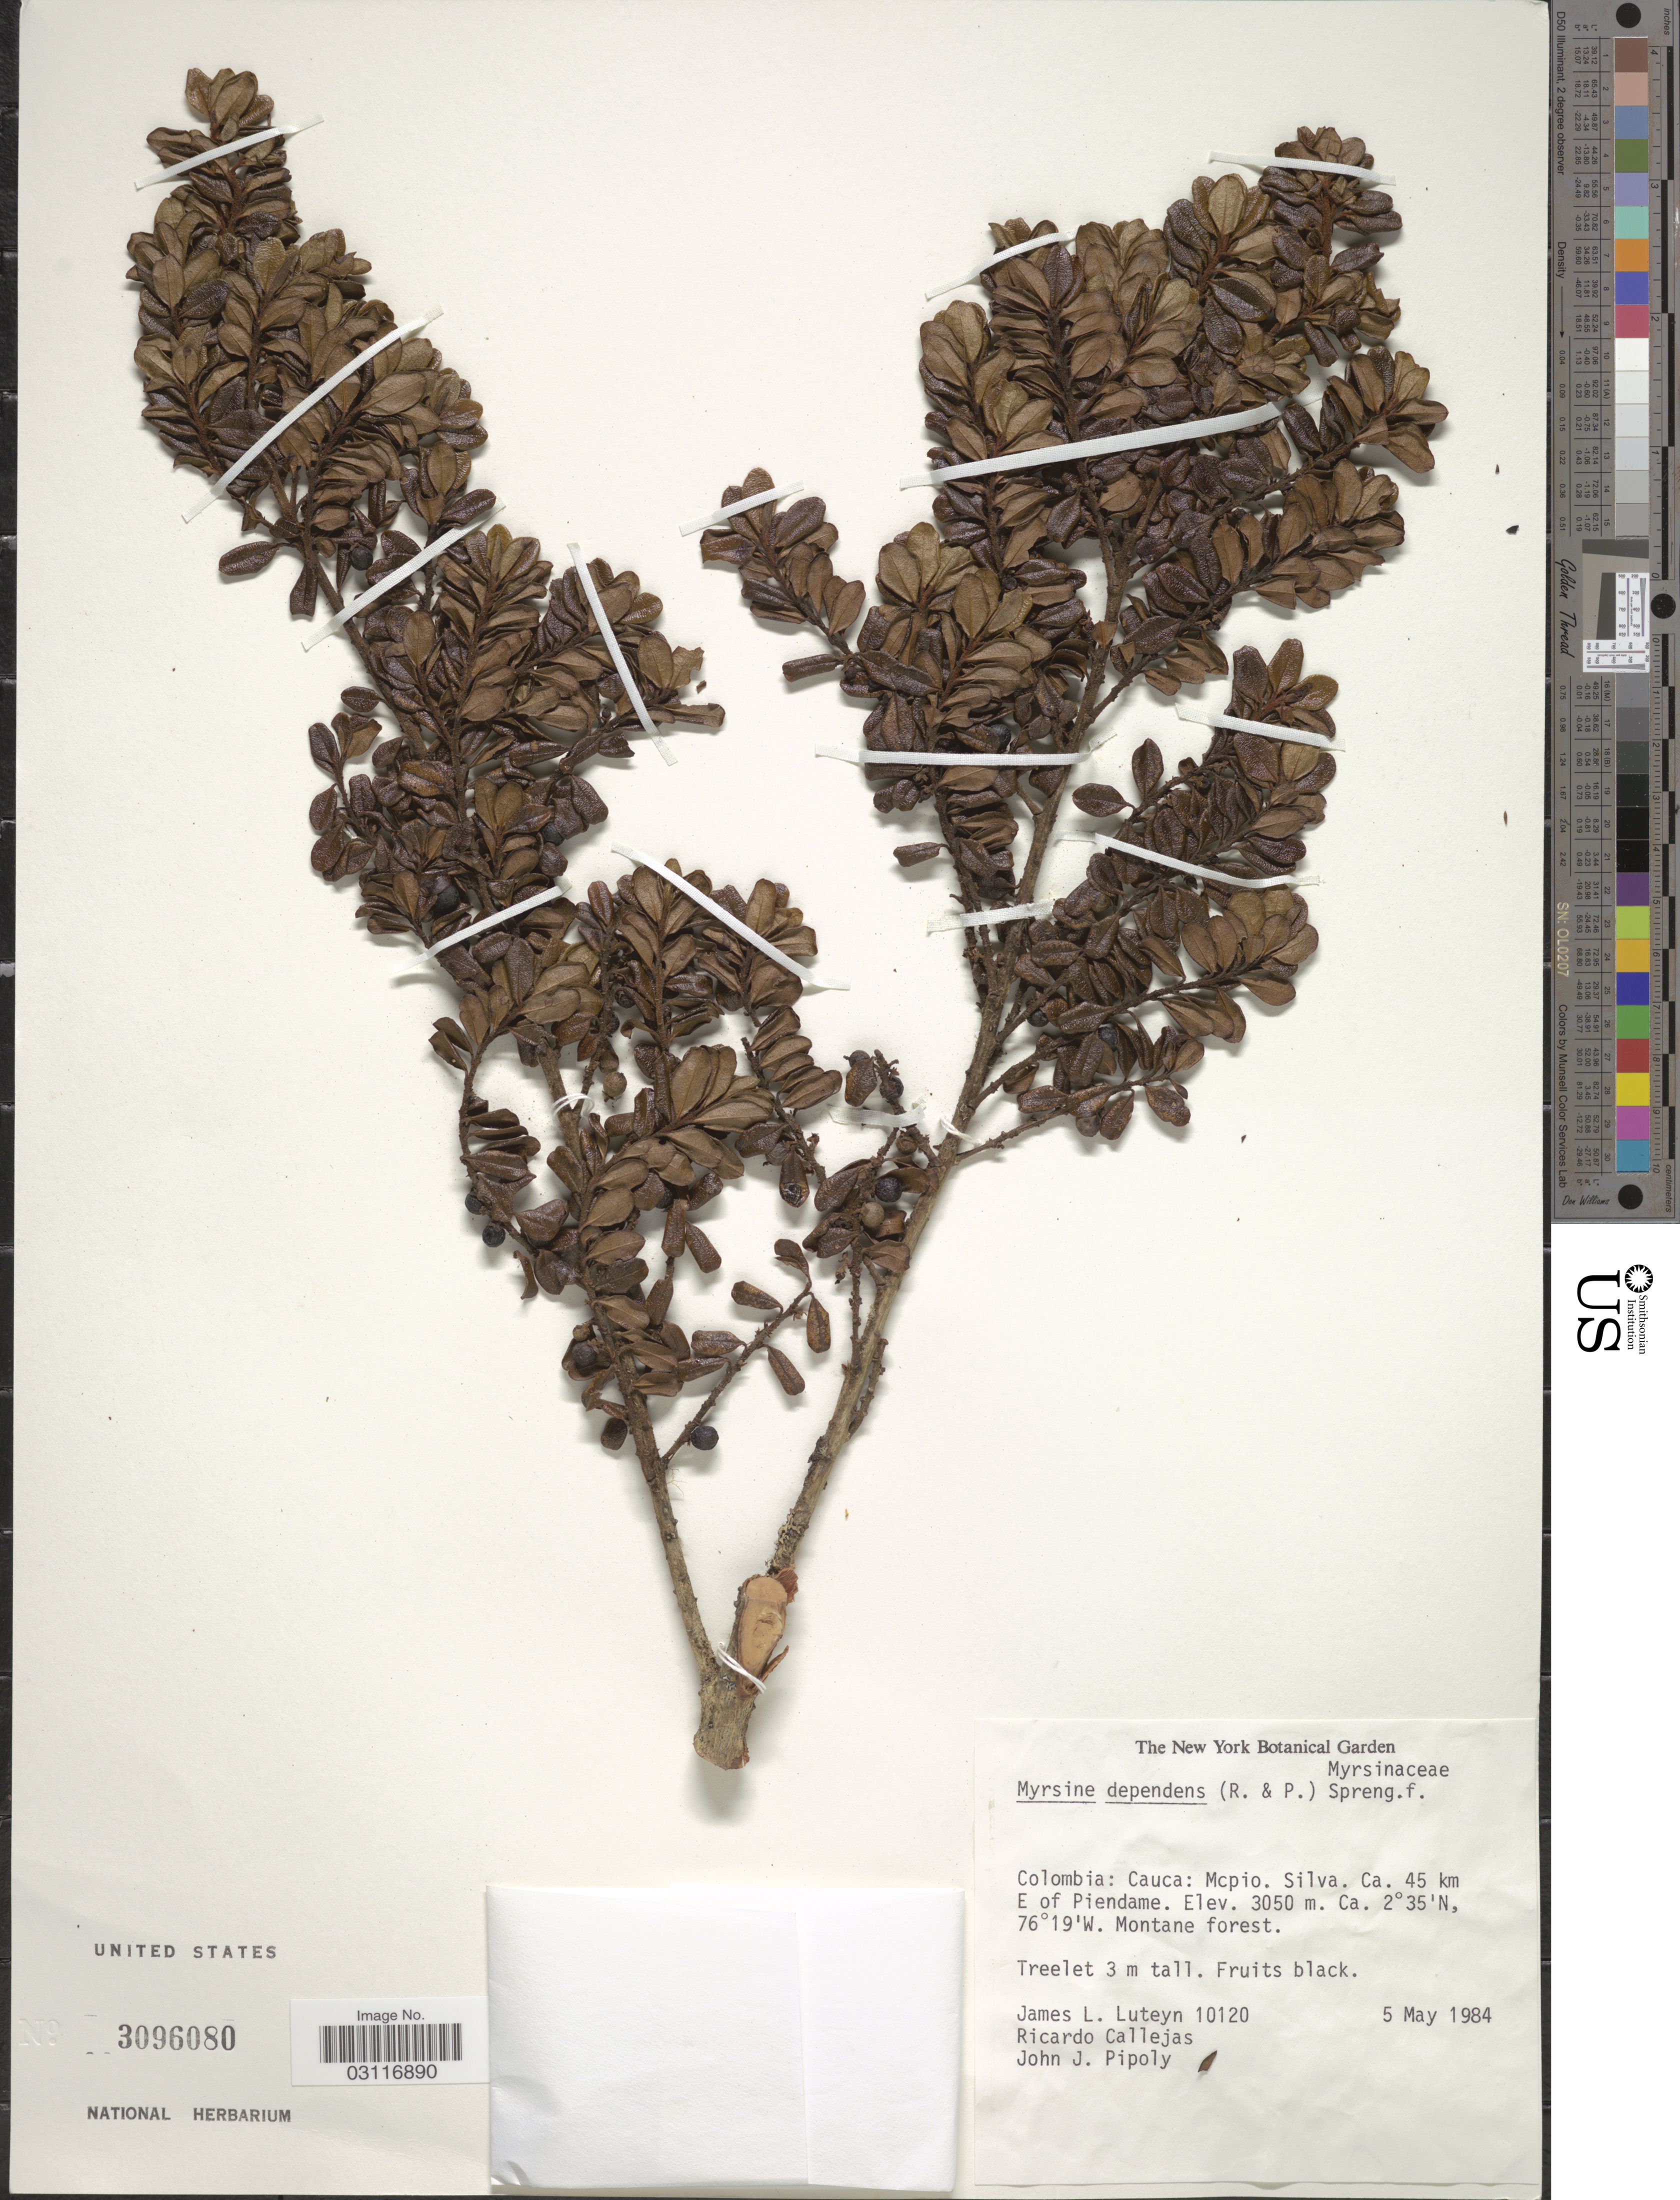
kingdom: Plantae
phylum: Tracheophyta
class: Magnoliopsida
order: Ericales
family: Primulaceae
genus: Myrsine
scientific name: Myrsine dependens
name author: (Ruiz & Pav.) Spreng.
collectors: J. Luteyn, R. Callejas & J. J. Pipoly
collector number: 10120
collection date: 1984-05-05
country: Colombia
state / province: Cauca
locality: Mcpio. Silva. Ca. 45 km E of Piendame.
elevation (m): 3050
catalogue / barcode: US 3096080